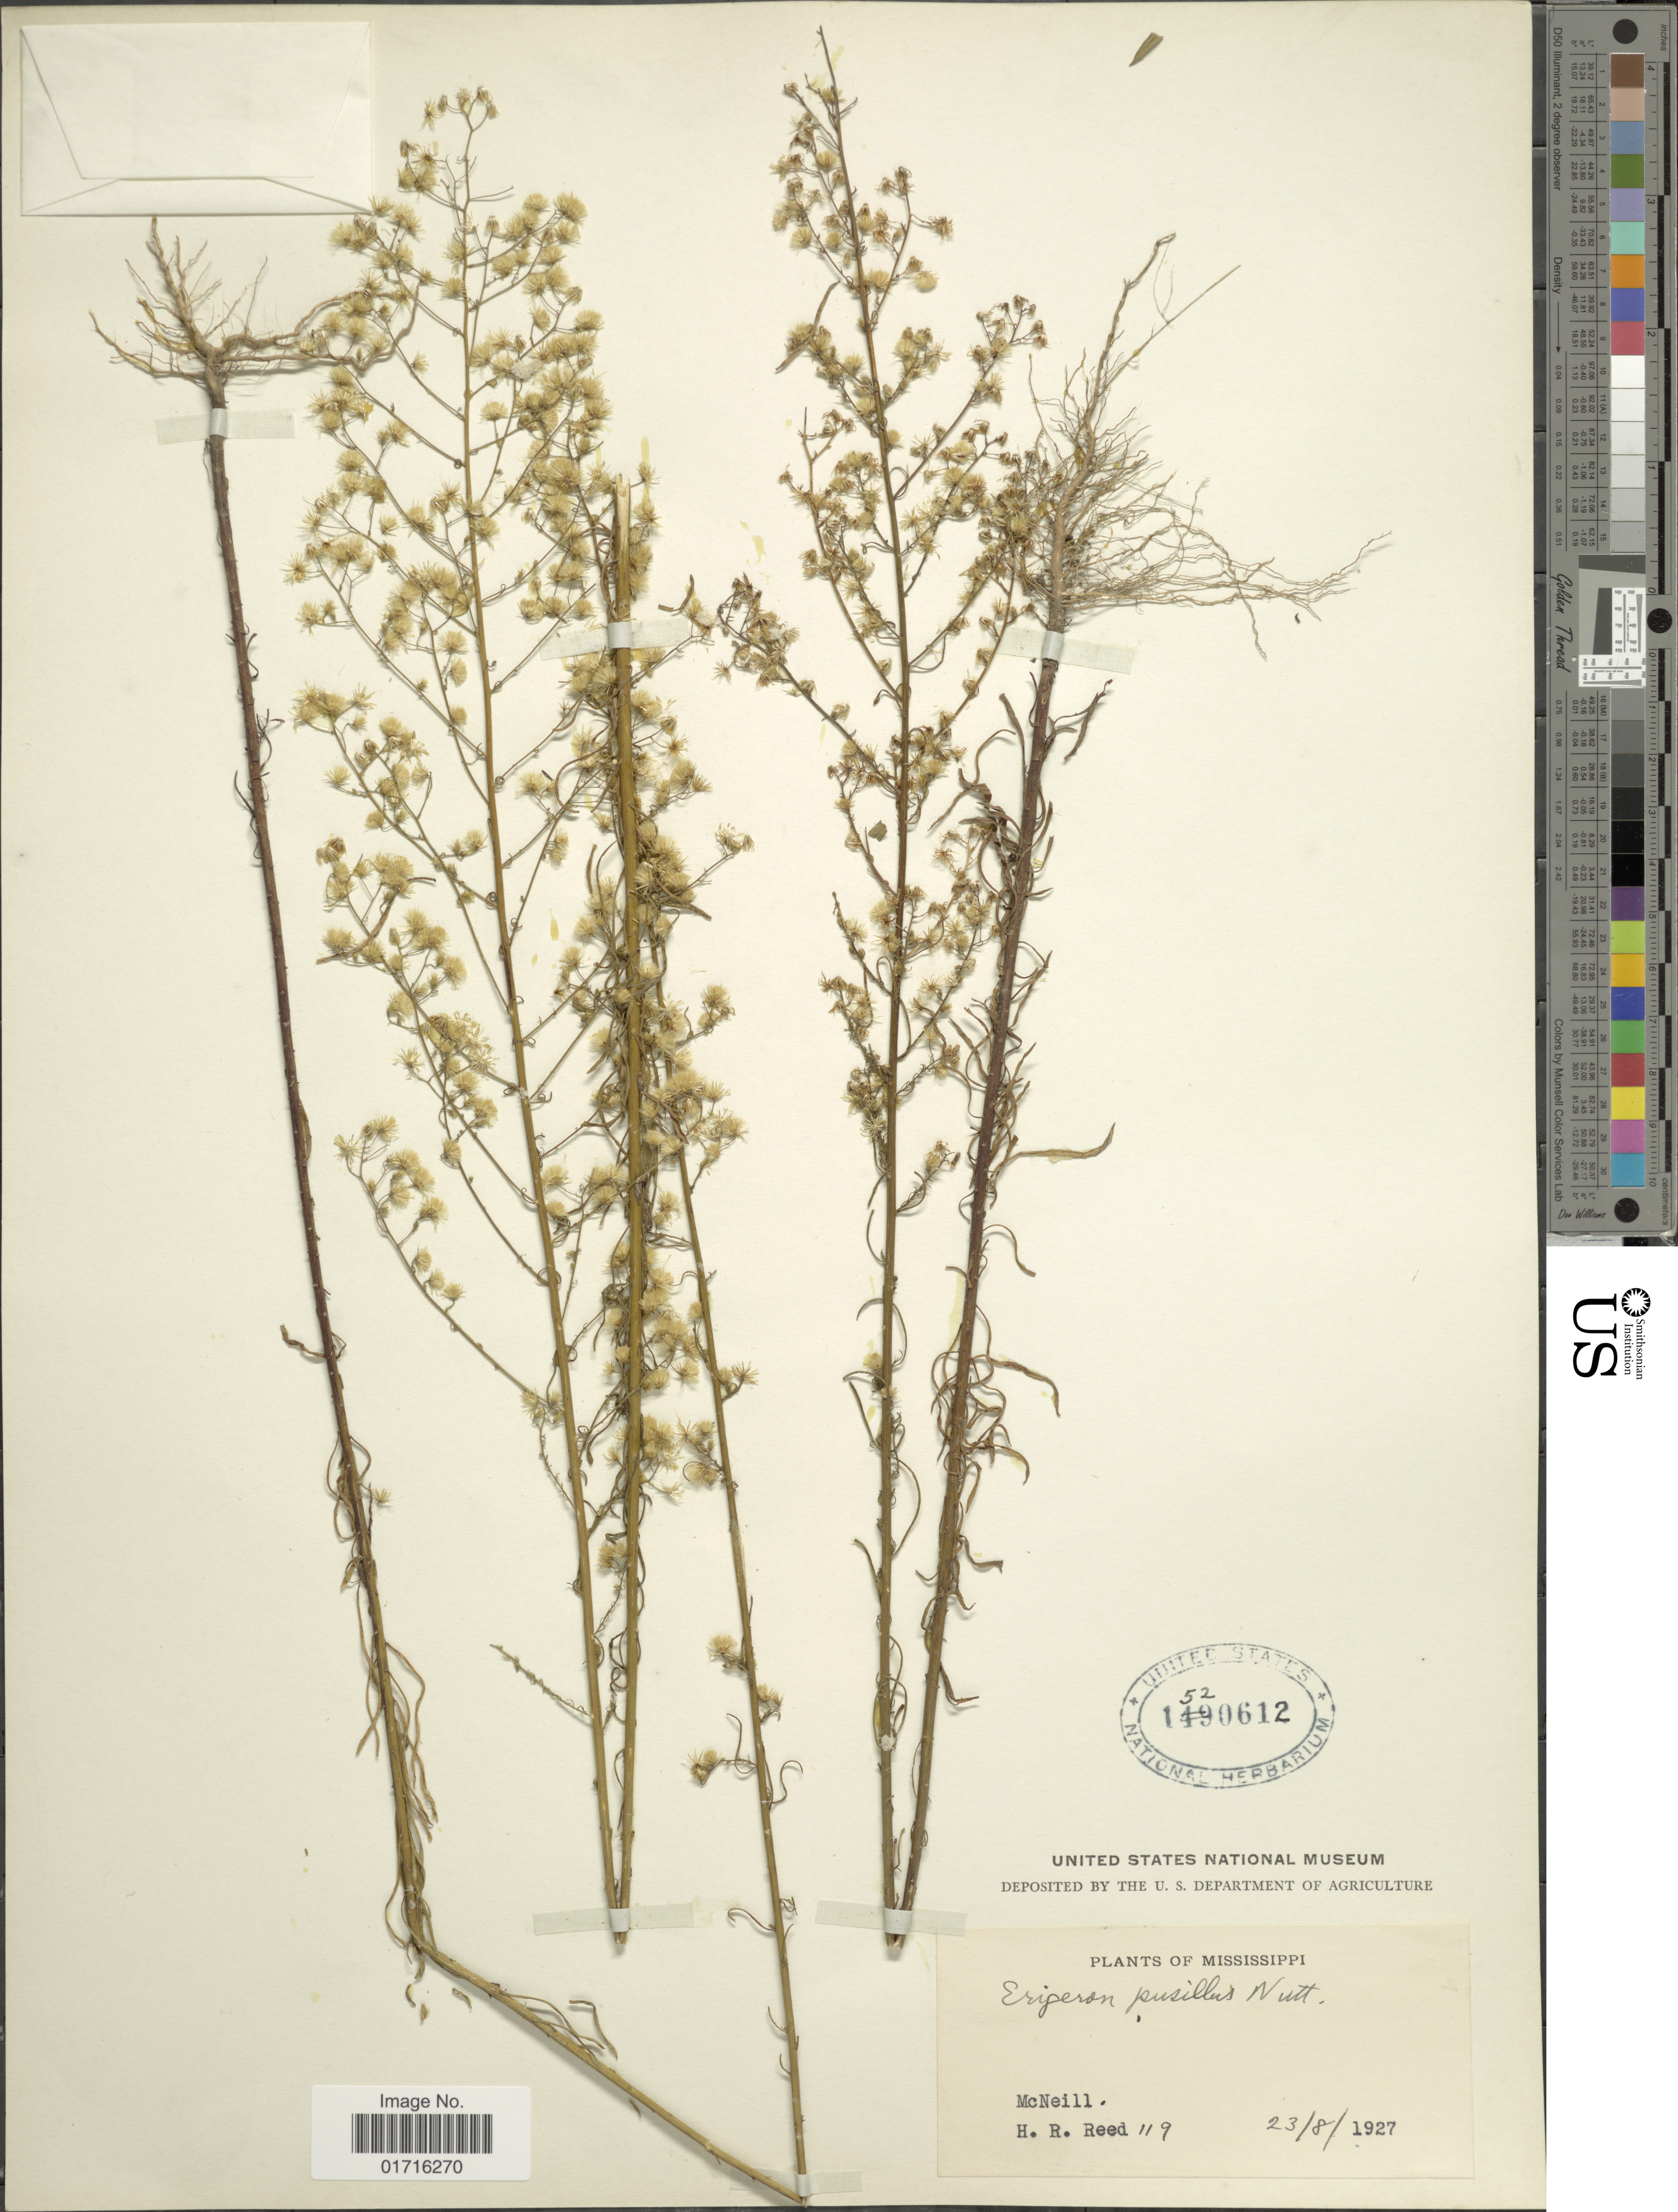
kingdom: Plantae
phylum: Tracheophyta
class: Magnoliopsida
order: Asterales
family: Asteraceae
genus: Conyza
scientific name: Conyza pusilla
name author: Houtt.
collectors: H. Reed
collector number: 119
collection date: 1927-08-23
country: United States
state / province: Mississippi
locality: McNeill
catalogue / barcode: US 1520612